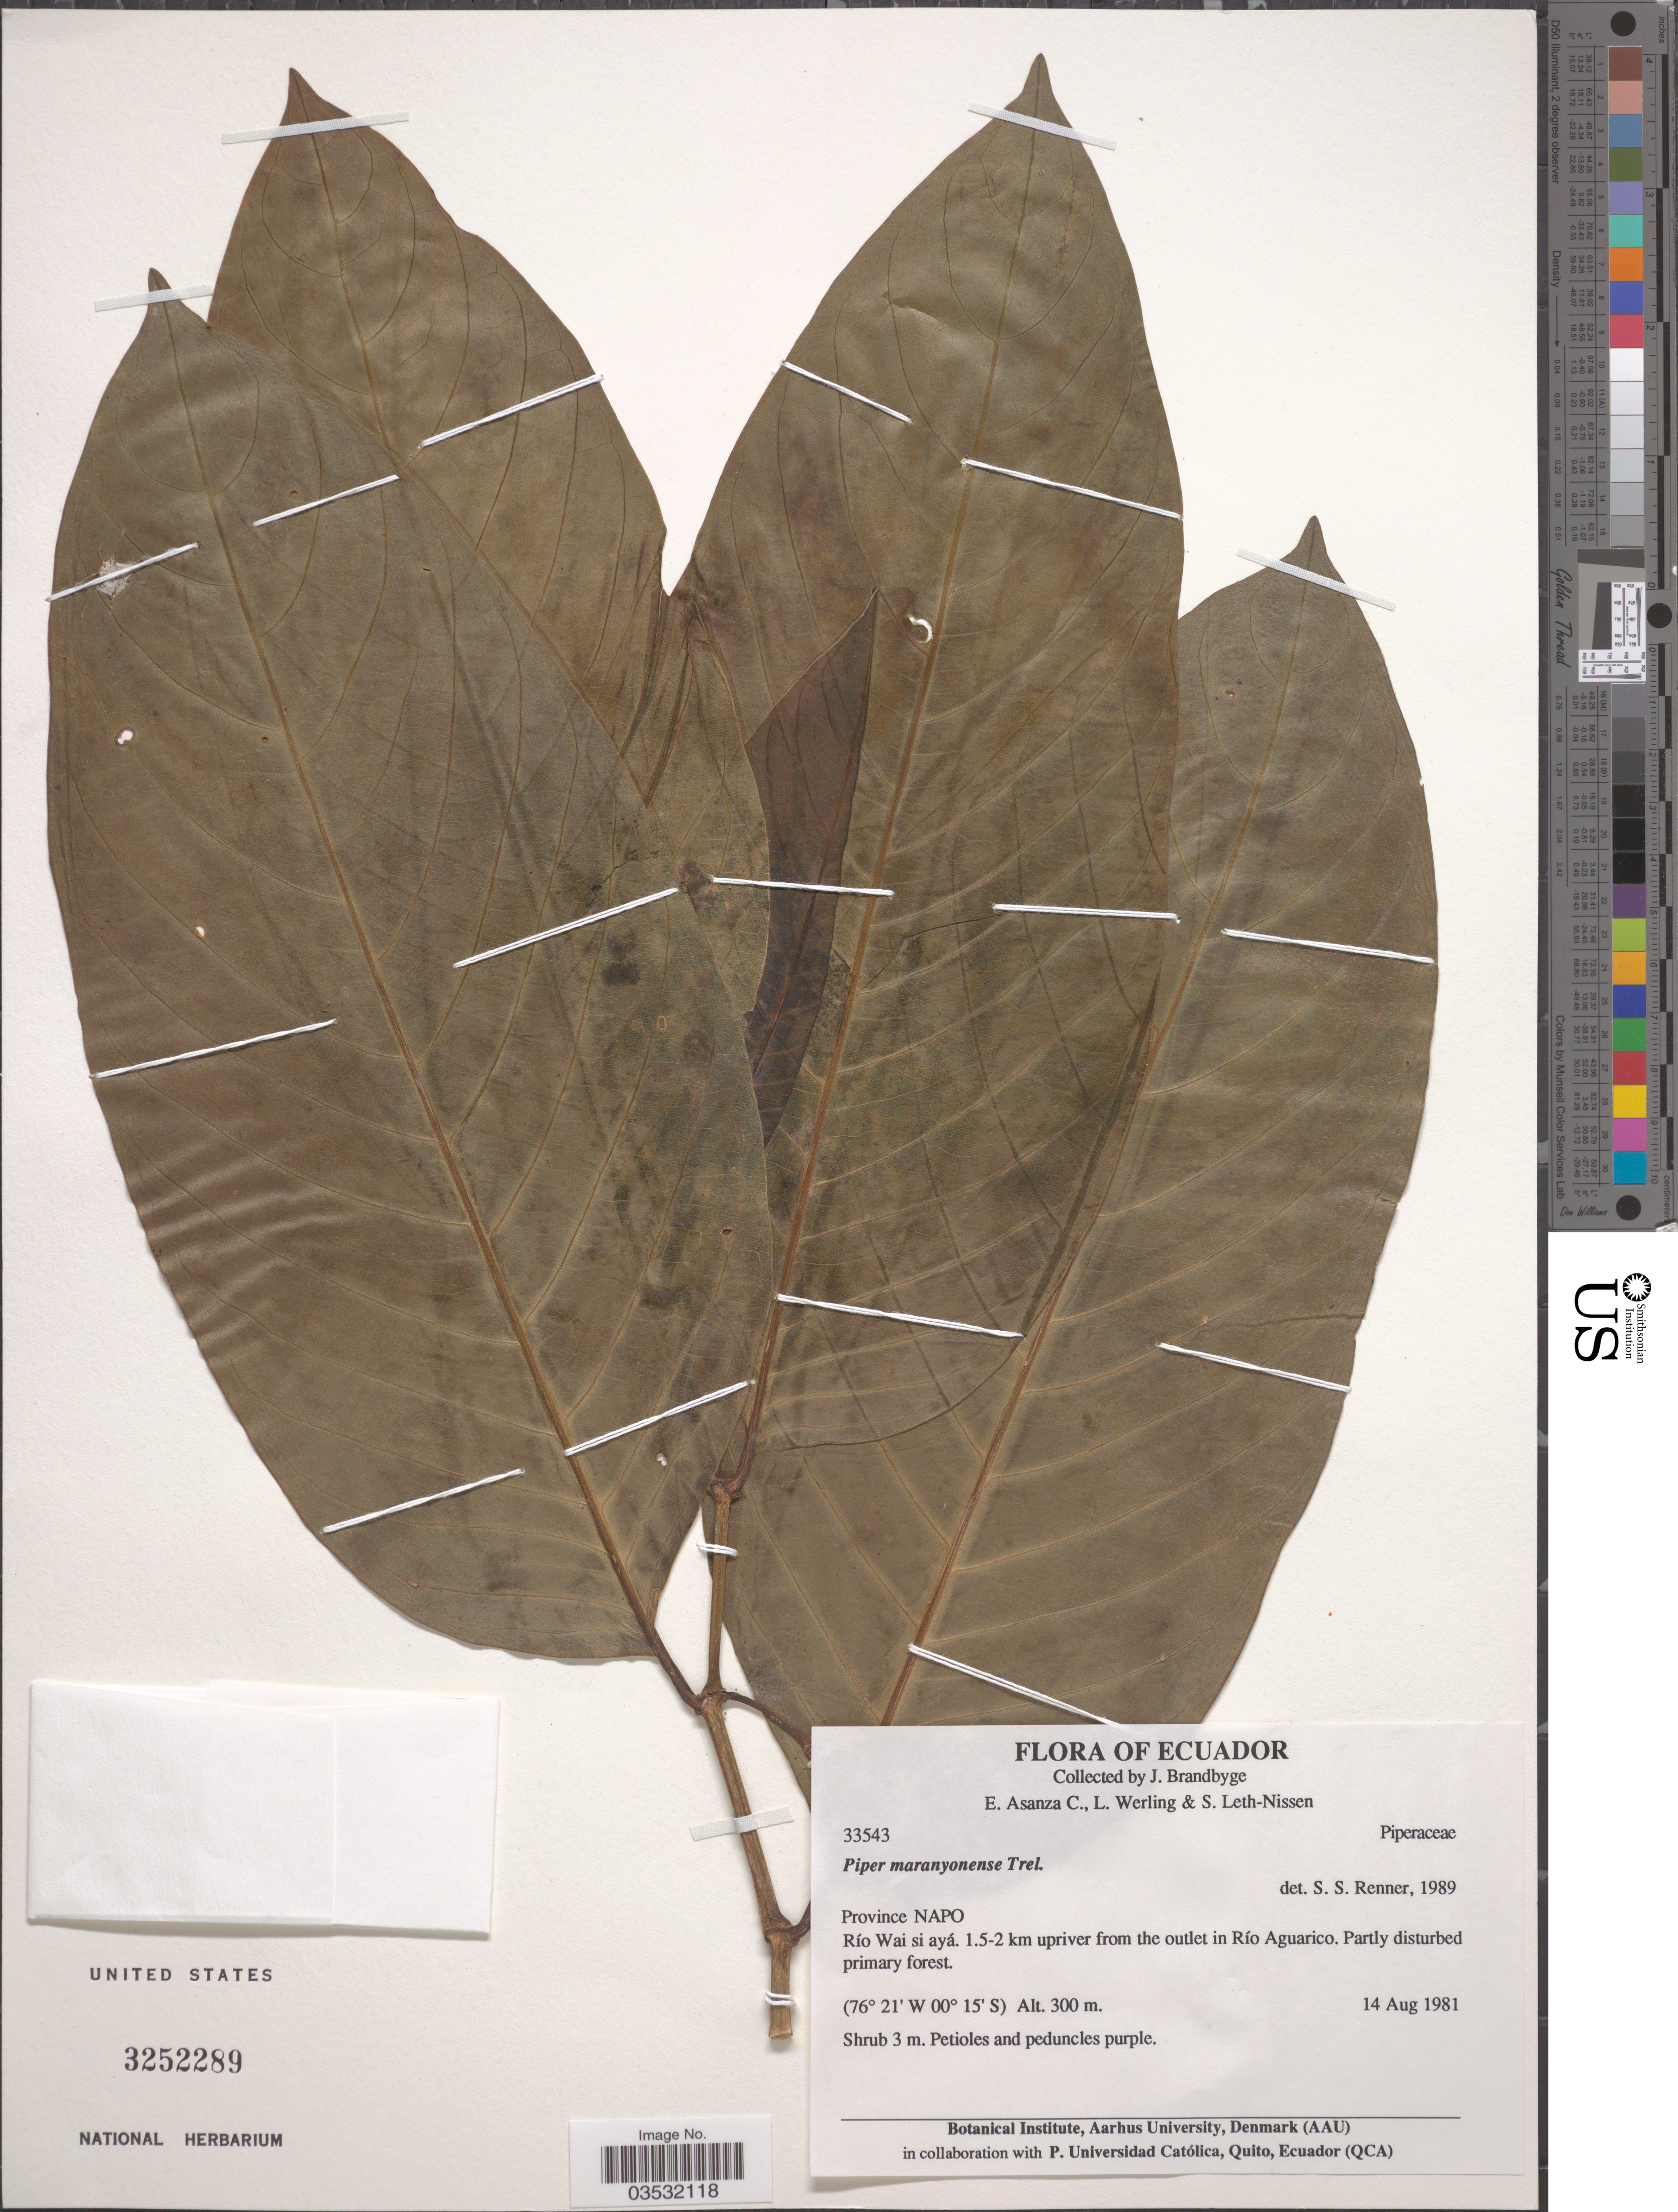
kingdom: Plantae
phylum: Tracheophyta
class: Magnoliopsida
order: Piperales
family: Piperaceae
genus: Piper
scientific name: Piper maranyonense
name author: Trel.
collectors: J. Brandbyge, E. Asanza C., L. Werling & S. Leth-Nissen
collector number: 33543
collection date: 1981-08-14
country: Ecuador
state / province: Napo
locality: Río Wa si ayá. 1.5-2 km upriver from the outlet in Río Aguarico.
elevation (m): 300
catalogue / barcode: US 3252289